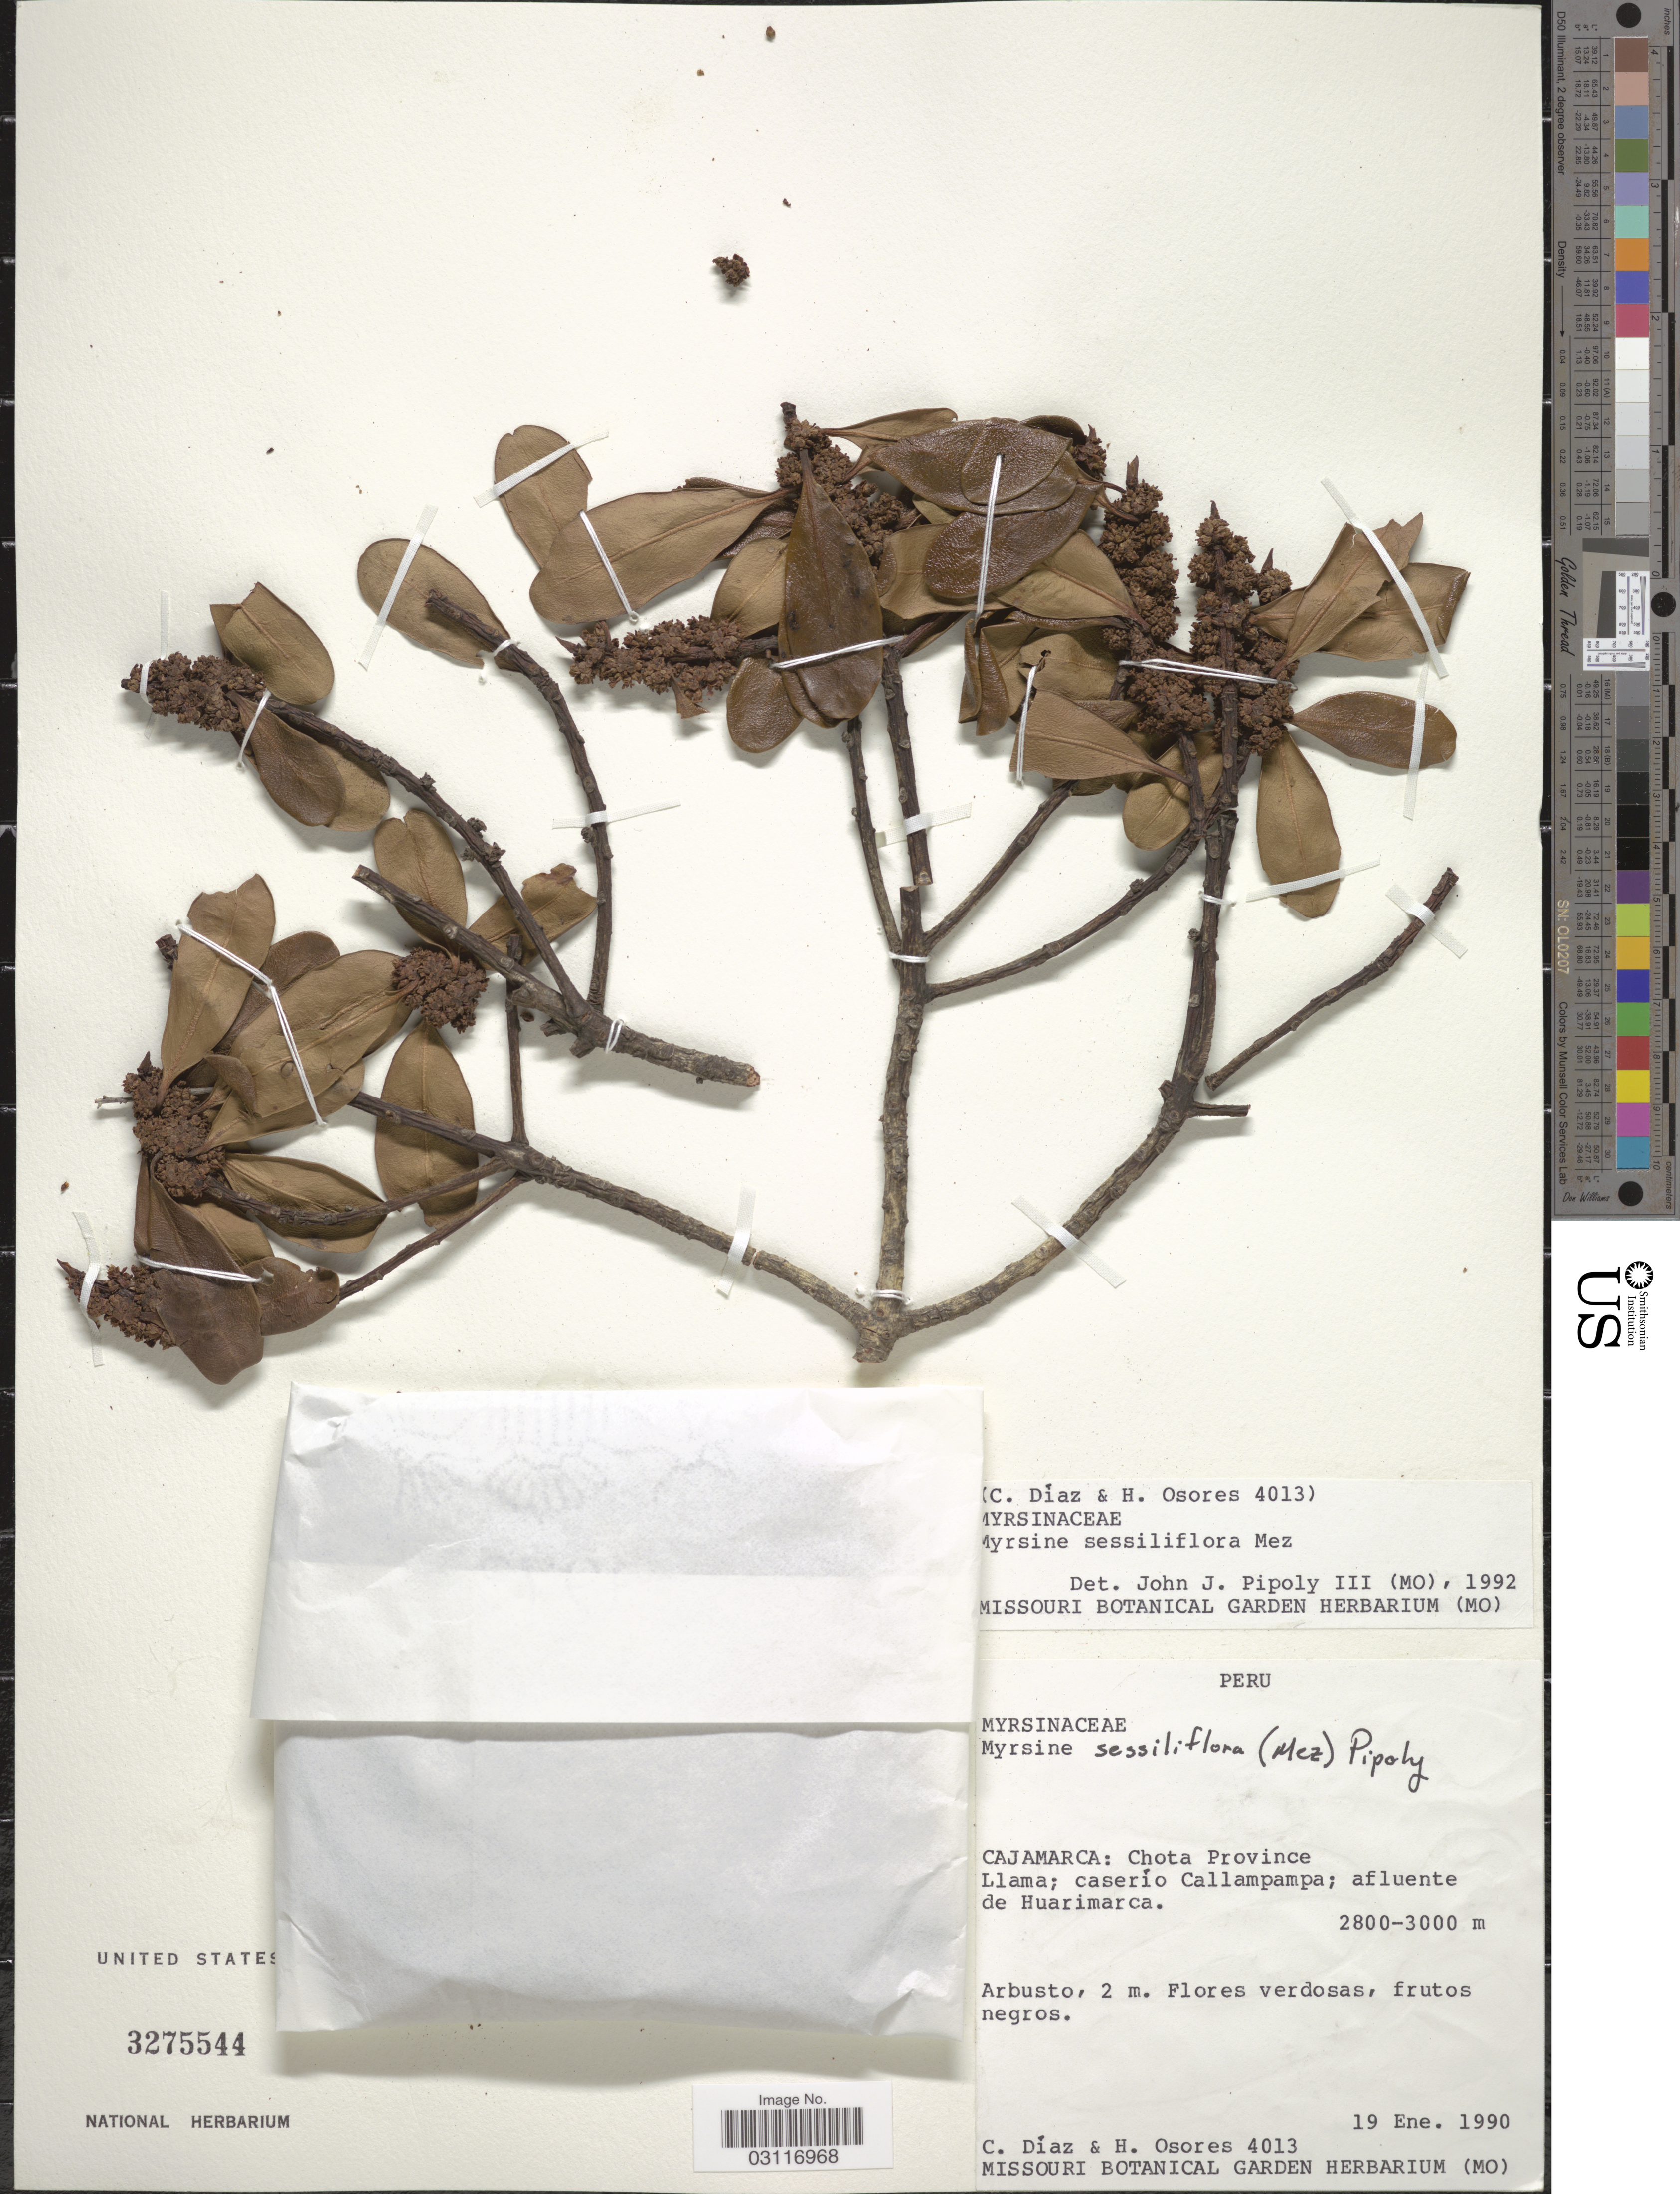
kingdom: Plantae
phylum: Tracheophyta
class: Magnoliopsida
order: Ericales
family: Primulaceae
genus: Myrsine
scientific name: Myrsine sessiliflora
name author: (Mez) Pipoly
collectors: C. Díaz & H. Osores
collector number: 4013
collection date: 1990-01-19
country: Peru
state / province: Cajamarca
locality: Chota Province. Llama; caserío Callampampa; afluente de Huarimarca.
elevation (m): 2800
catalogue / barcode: US 3275544